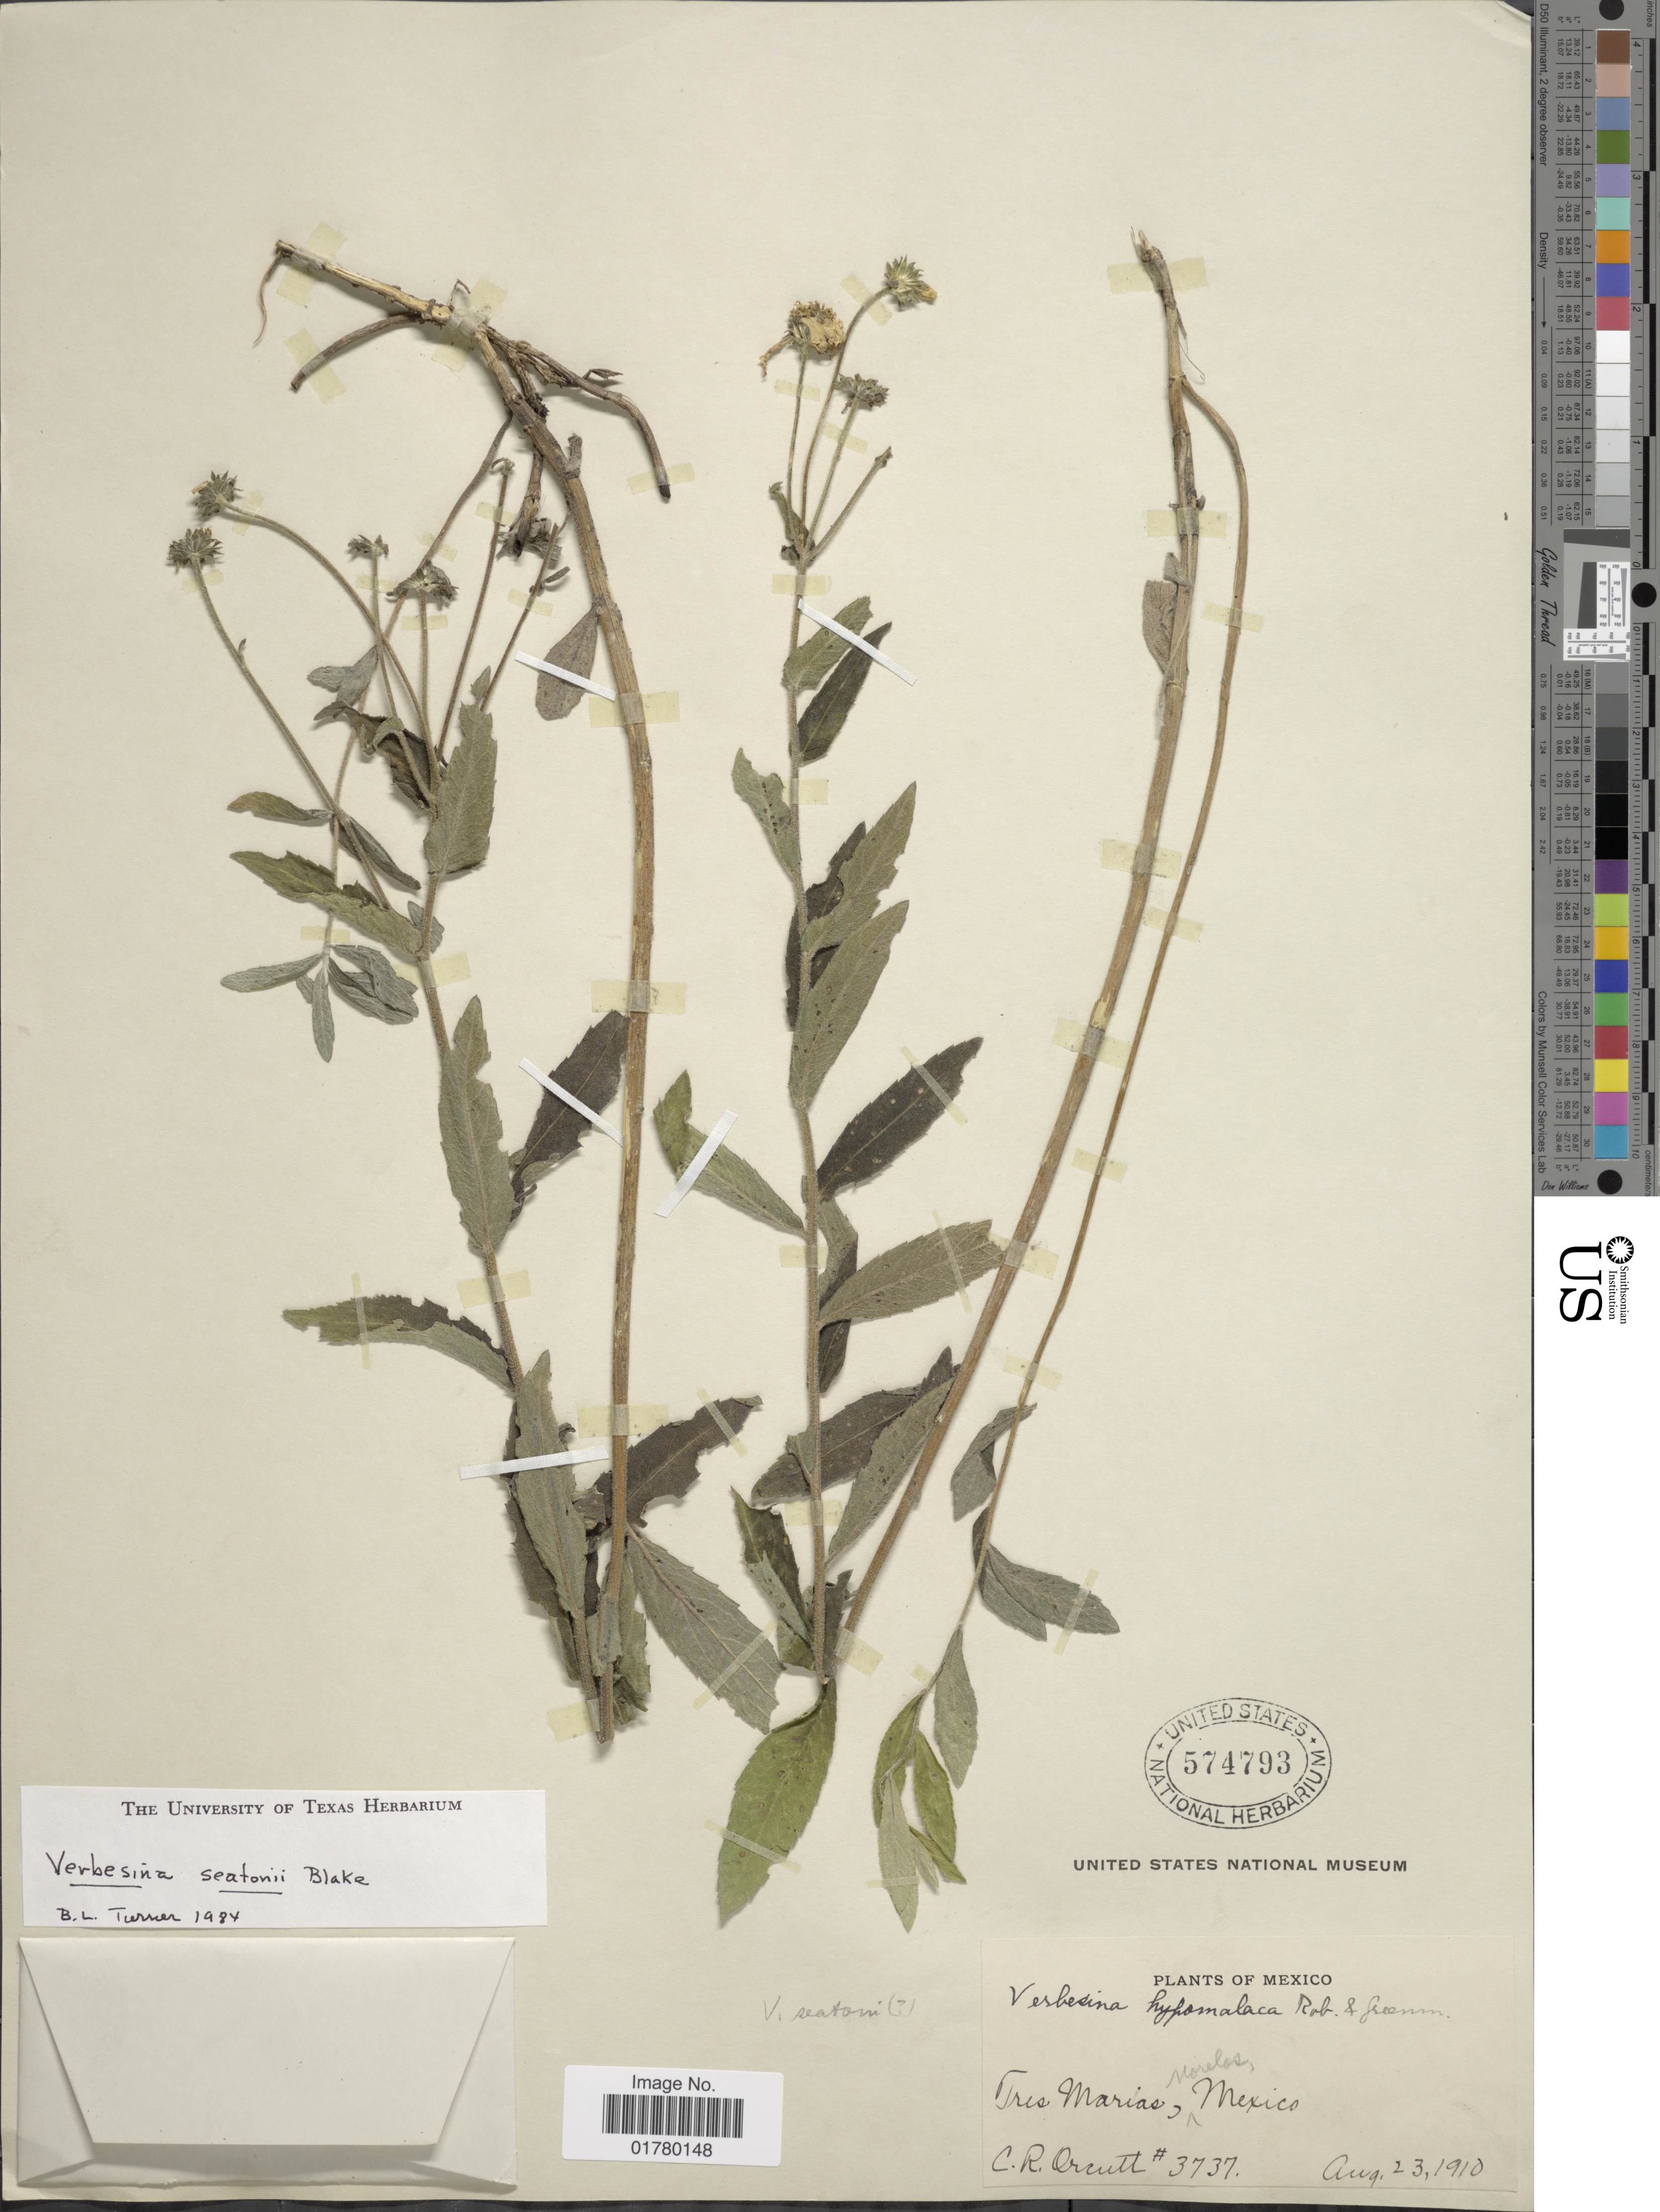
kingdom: Plantae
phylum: Tracheophyta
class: Magnoliopsida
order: Asterales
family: Asteraceae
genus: Verbesina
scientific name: Verbesina seatoni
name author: S.F. Blake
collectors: C. R. Orcutt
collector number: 3737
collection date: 1910-08-23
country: Mexico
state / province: Morelos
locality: Tres Marias, Morelos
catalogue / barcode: US 574793